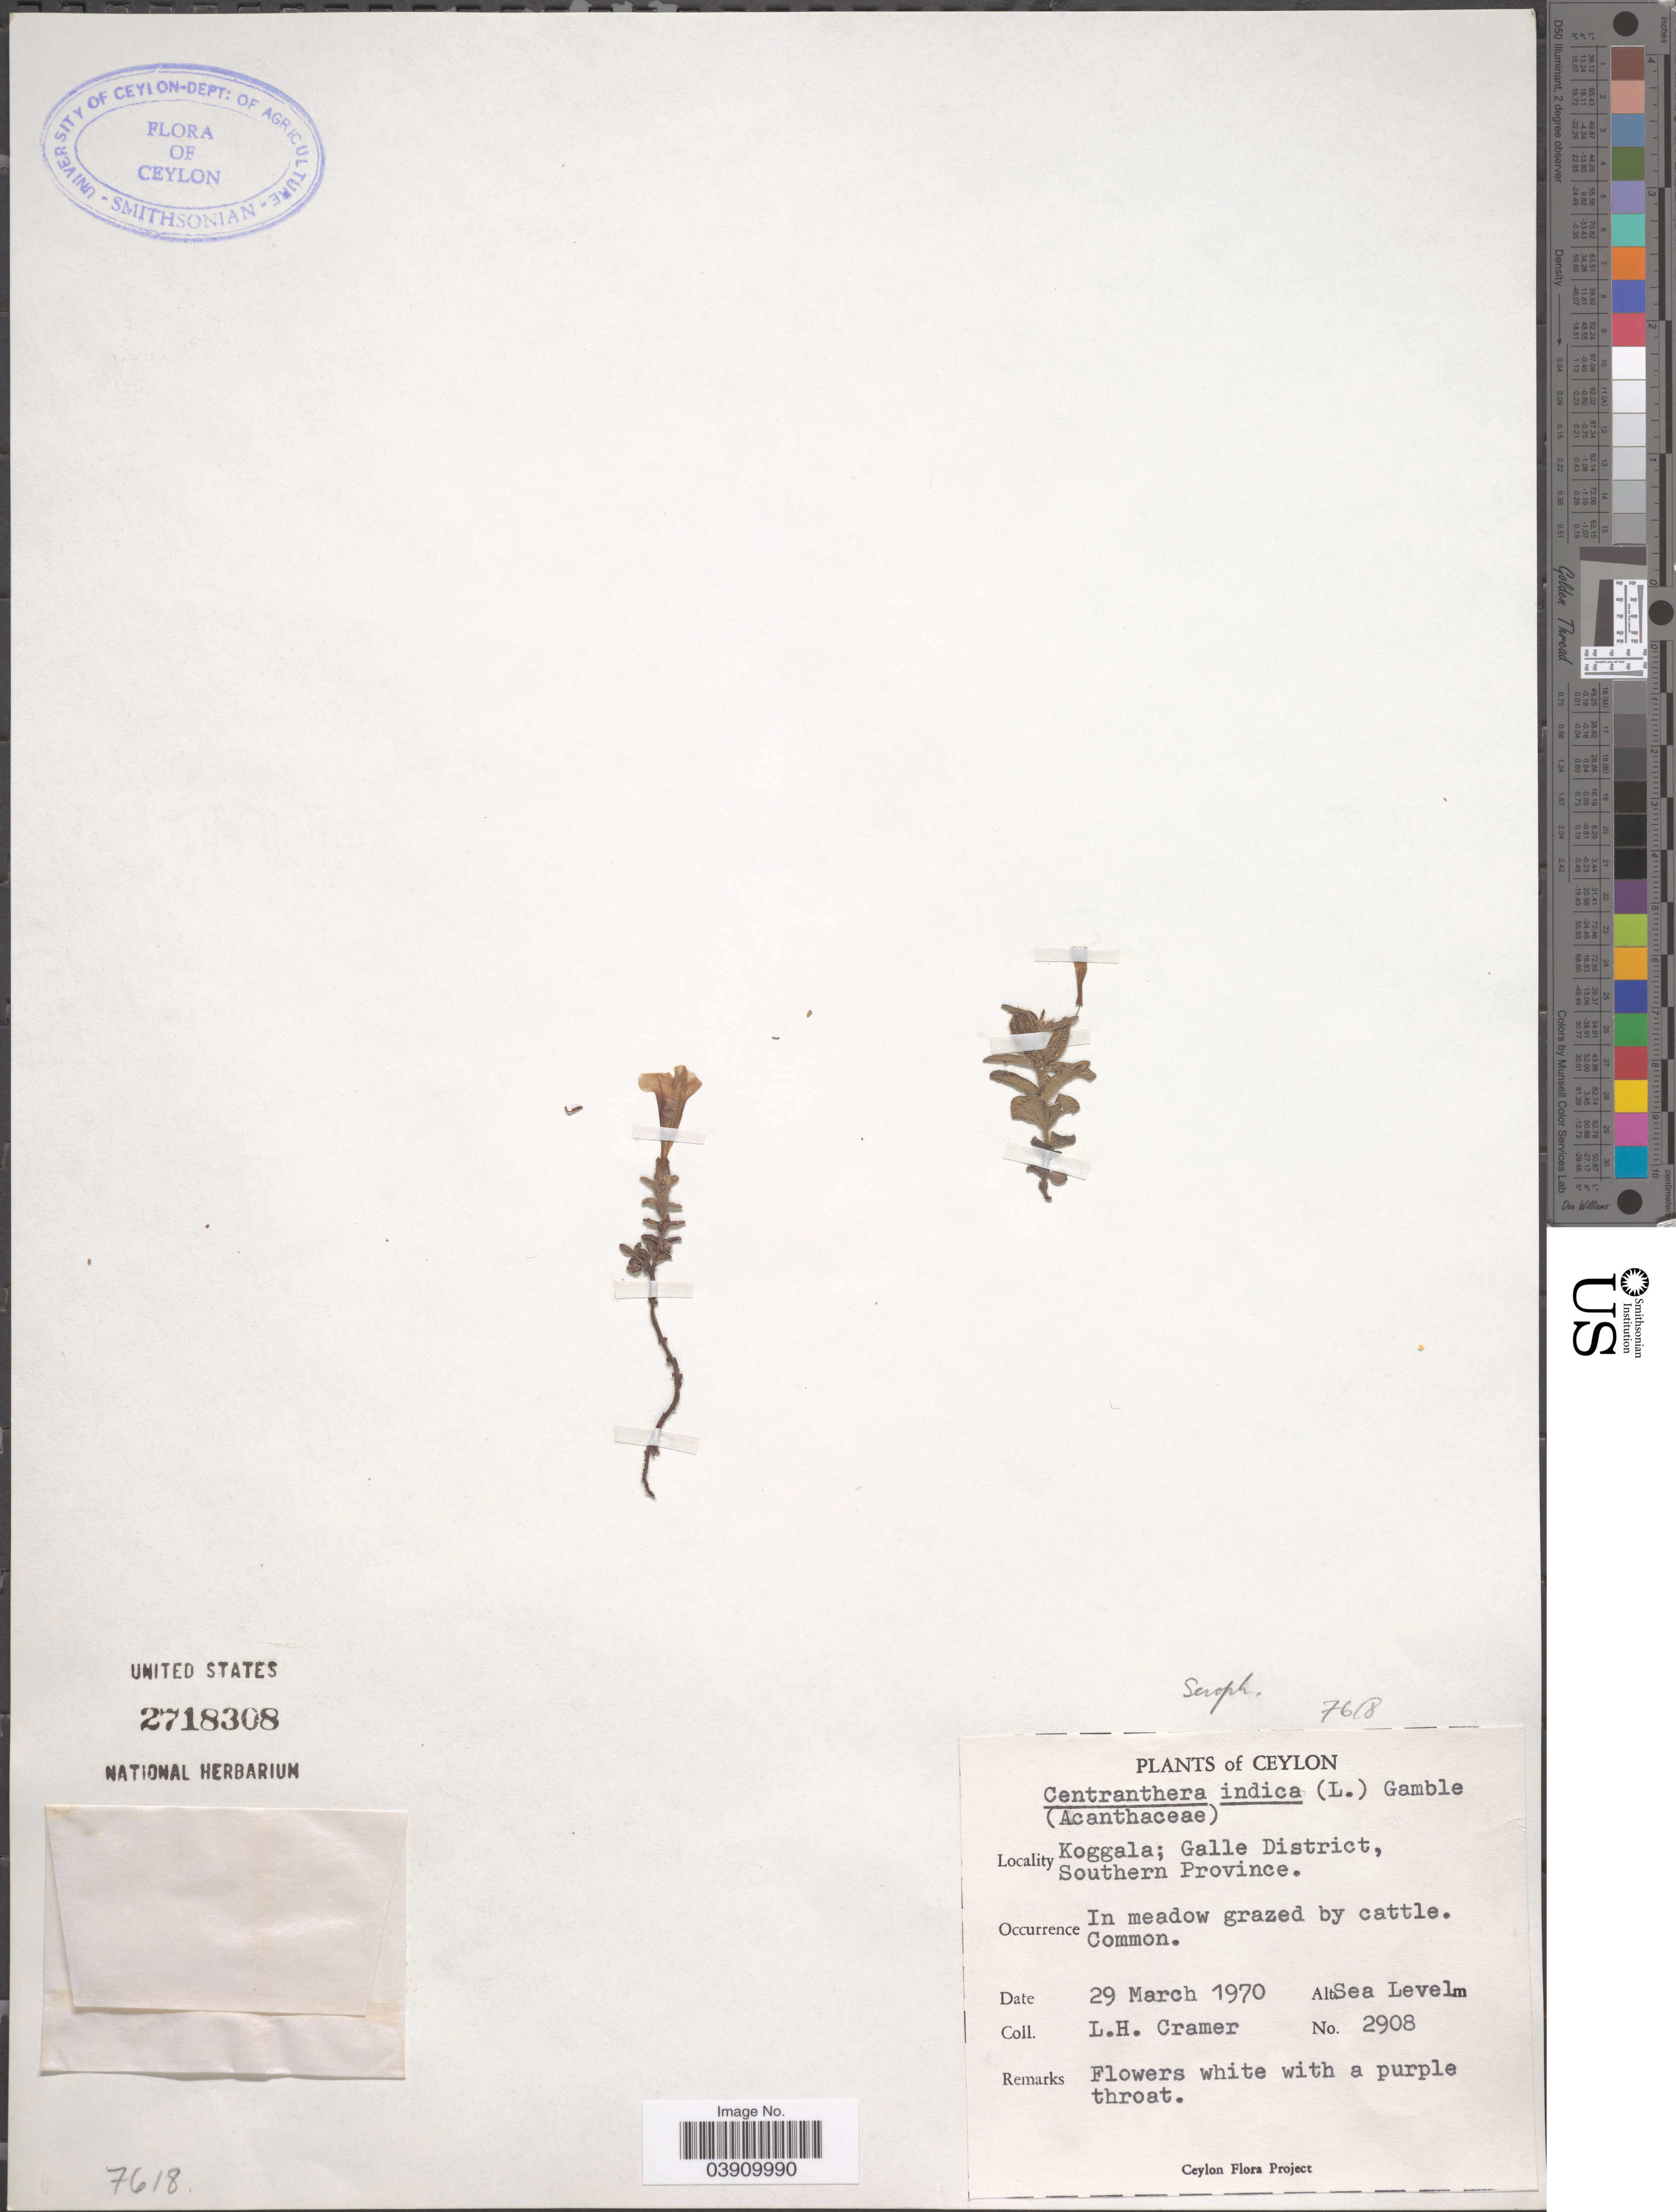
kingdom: Plantae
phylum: Tracheophyta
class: Magnoliopsida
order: Lamiales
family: Orobanchaceae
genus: Centranthera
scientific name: Centranthera indica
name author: (L.) Gamble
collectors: L. H. Cramer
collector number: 2908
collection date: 1970-03-29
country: Sri Lanka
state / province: Southern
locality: Ceylon. Koggala; Galle District.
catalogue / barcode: US 2718308